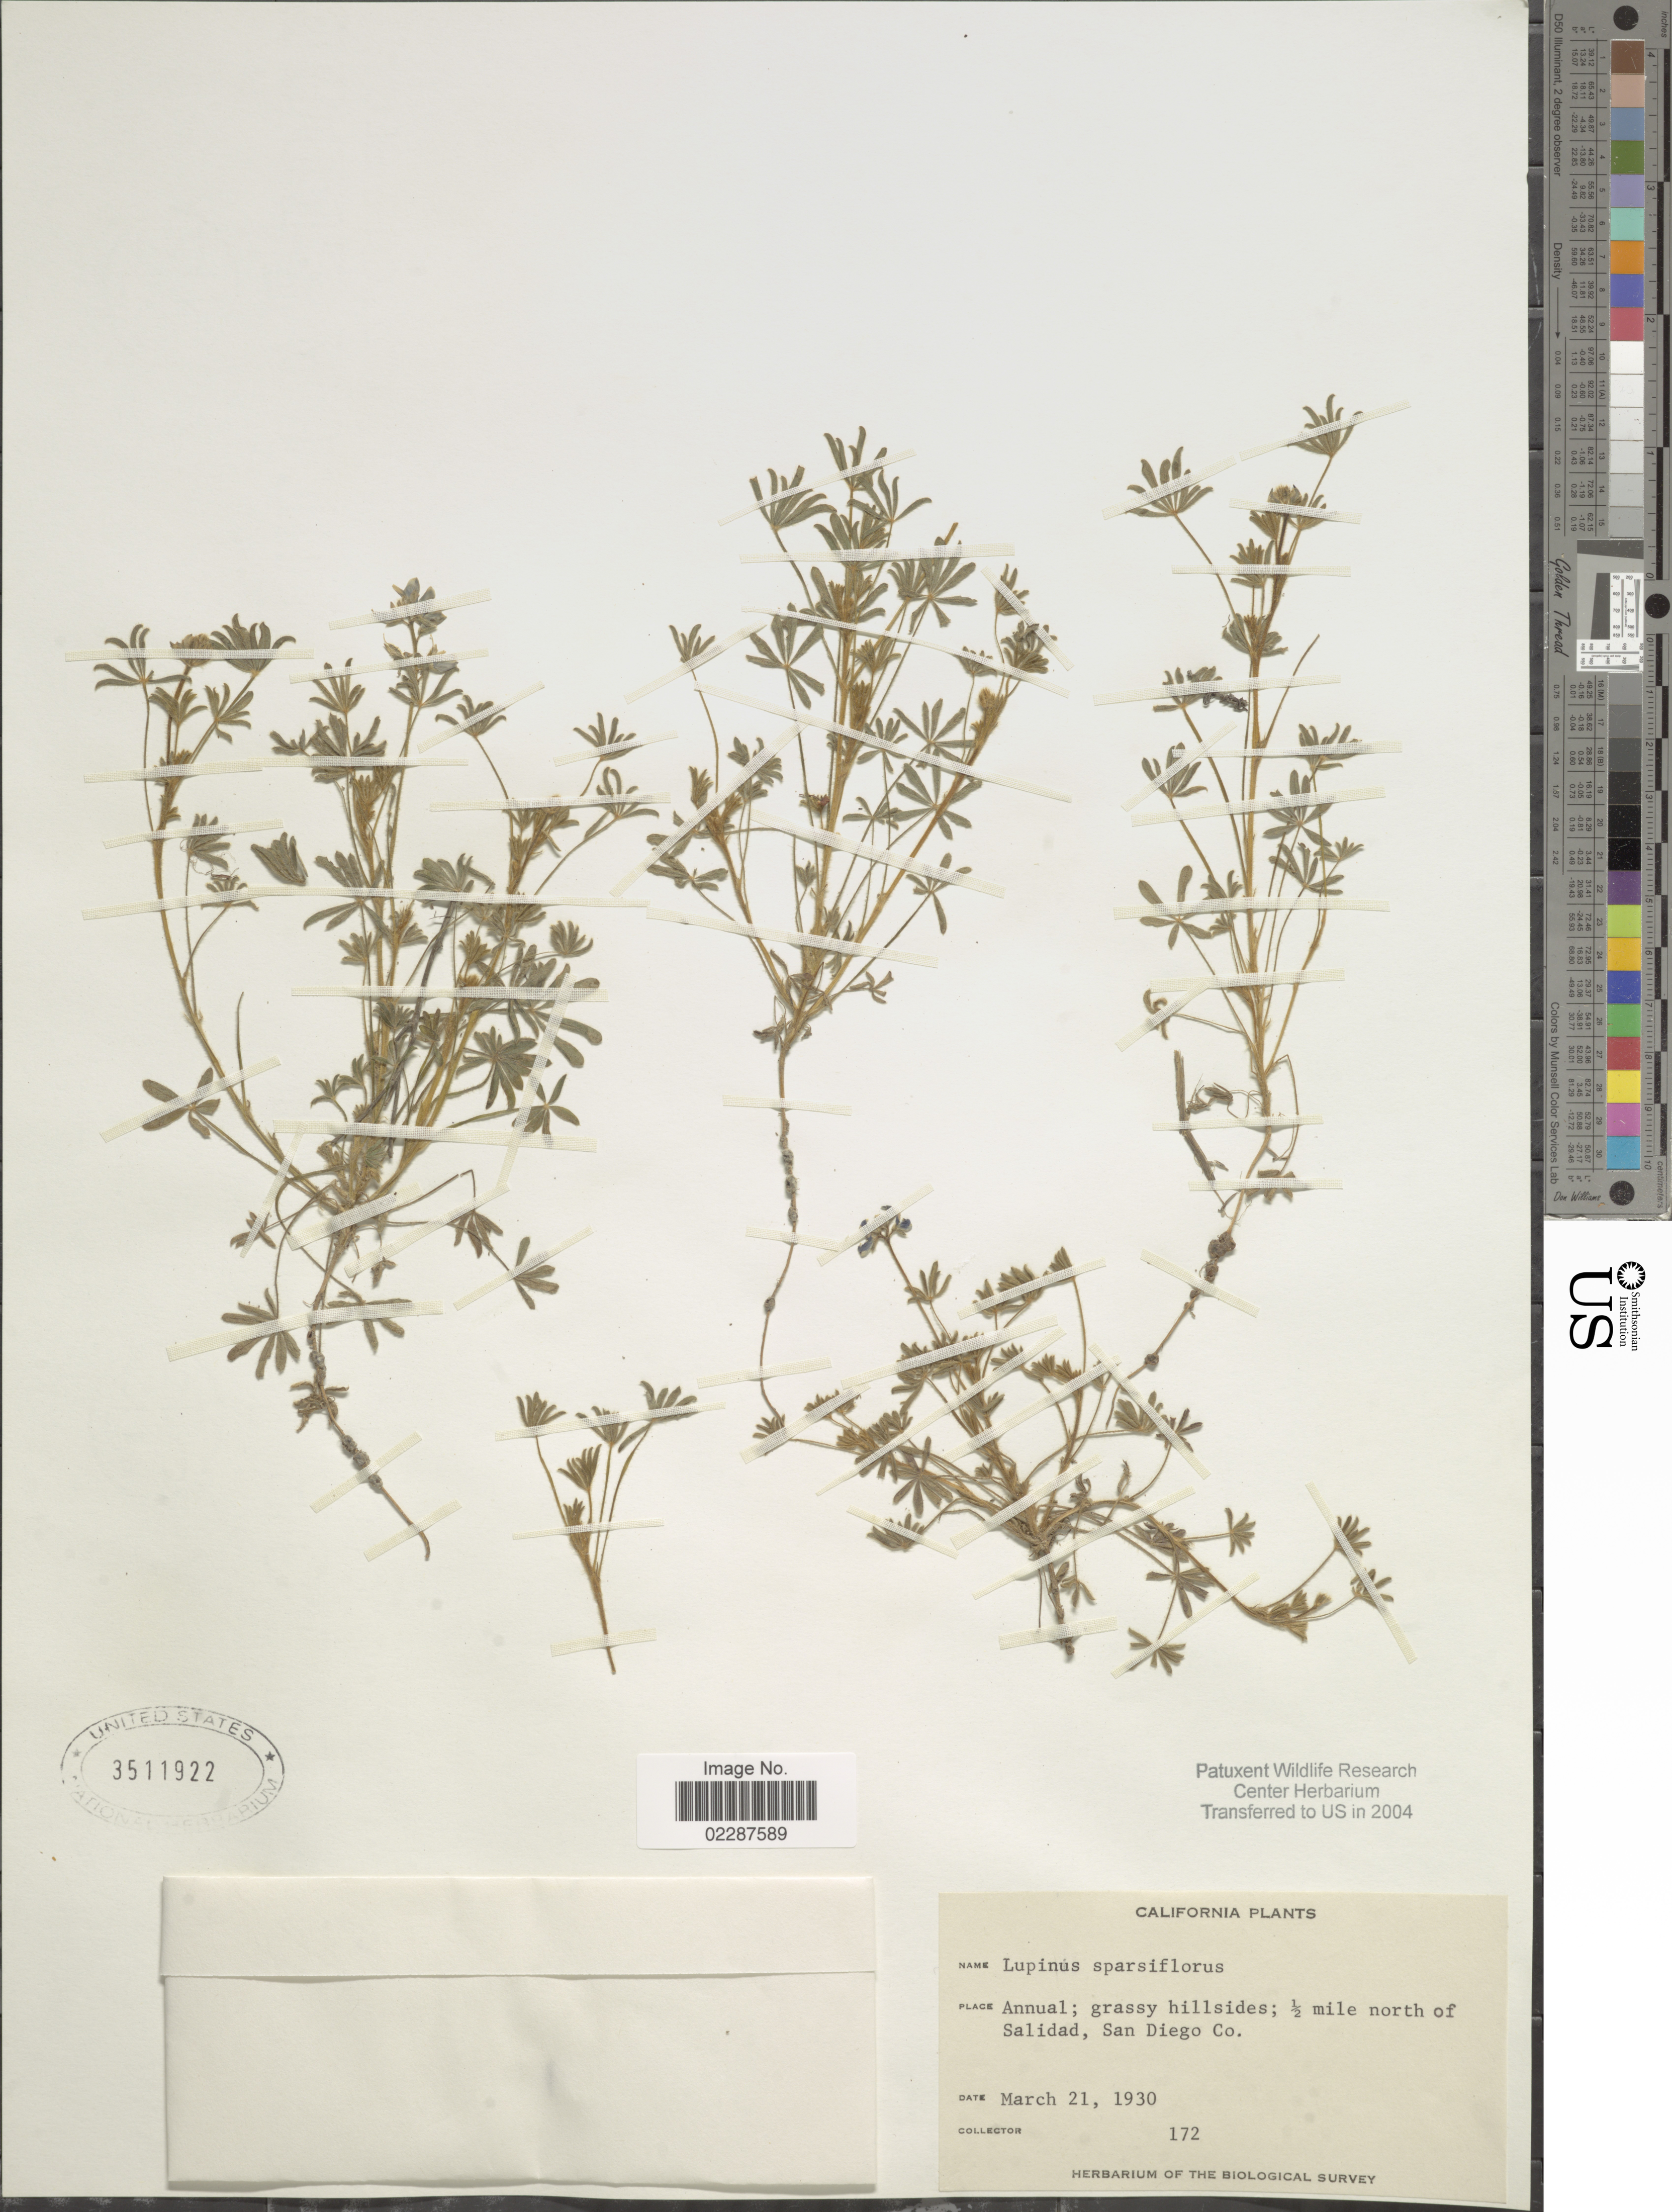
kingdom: Plantae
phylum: Tracheophyta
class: Magnoliopsida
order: Fabales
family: Fabaceae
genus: Lupinus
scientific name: Lupinus sparsiflorus subsp. sparsiflorus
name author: Benth.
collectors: ex herb. of the Biological Survey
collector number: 172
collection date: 1930-03-21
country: United States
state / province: California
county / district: San Diego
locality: Annual; grassy hillside; ½ mile north of Salidad, San Diego Co.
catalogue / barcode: US 3511922